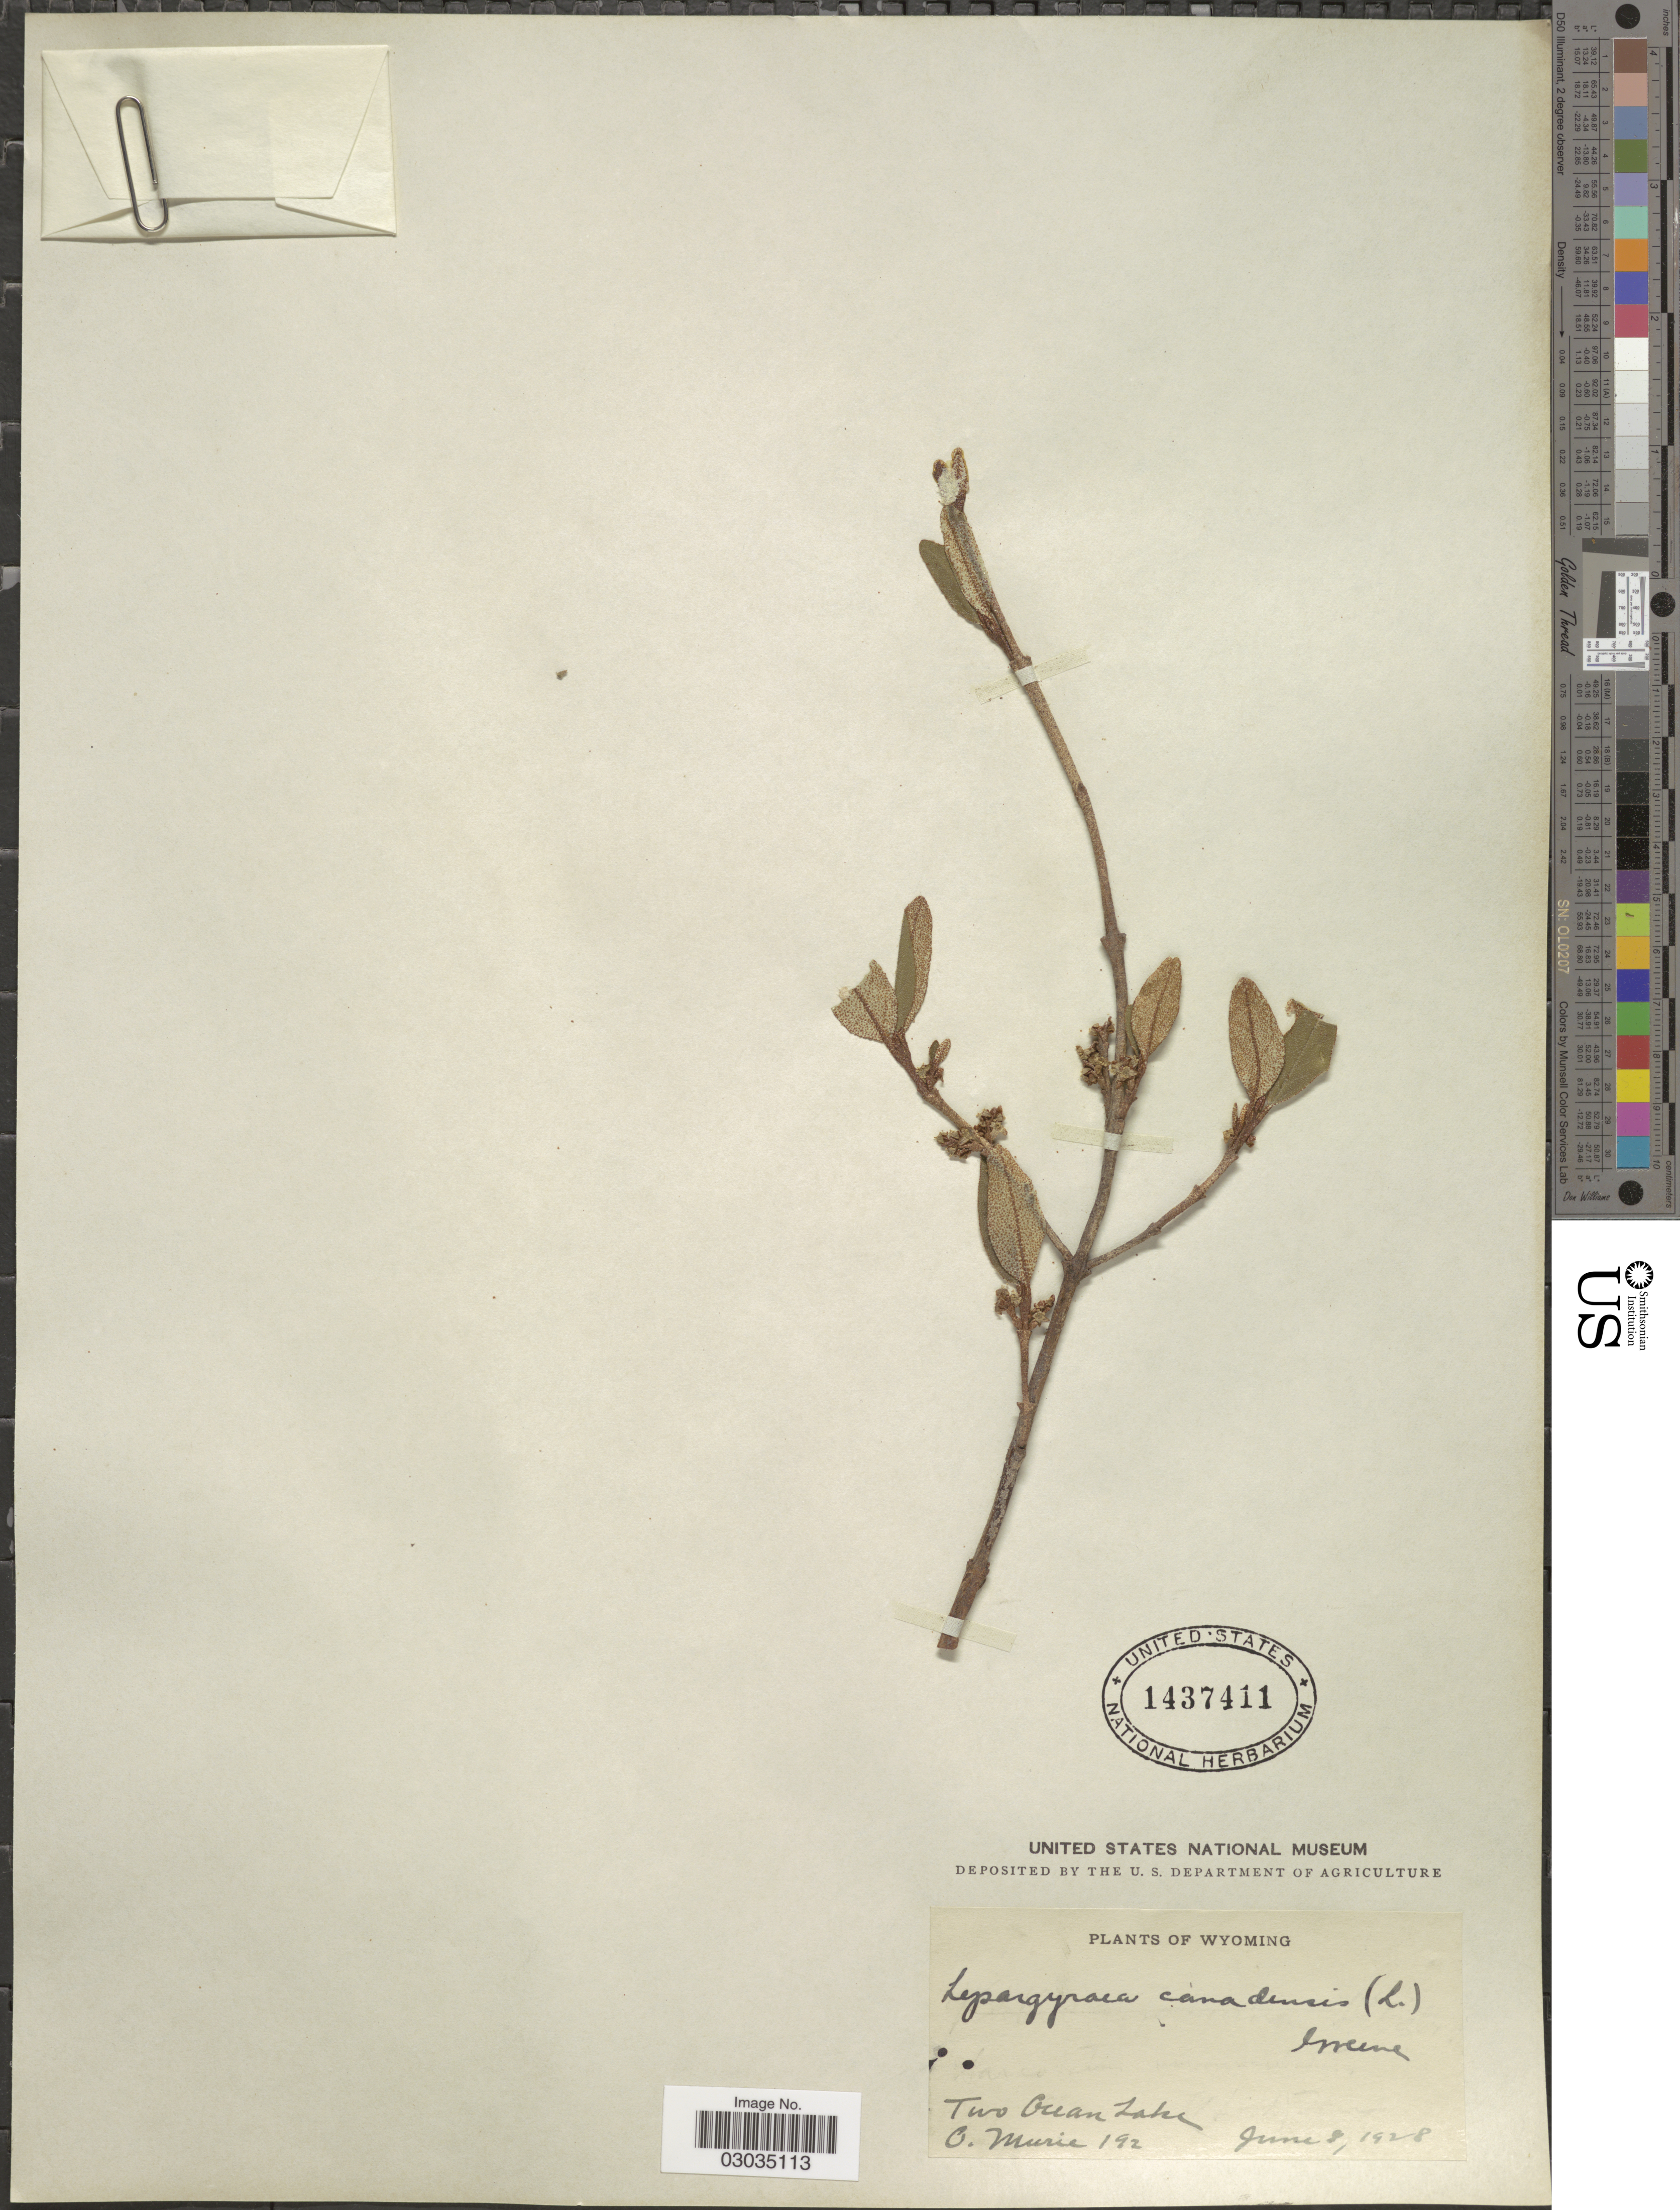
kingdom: Plantae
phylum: Tracheophyta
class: Magnoliopsida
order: Rosales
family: Elaeagnaceae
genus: Shepherdia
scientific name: Shepherdia canadensis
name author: (L.) Nutt.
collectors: O. Murie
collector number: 192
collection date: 1928-06-08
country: United States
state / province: Wyoming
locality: Two Ocean Lake.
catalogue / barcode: US 1437411